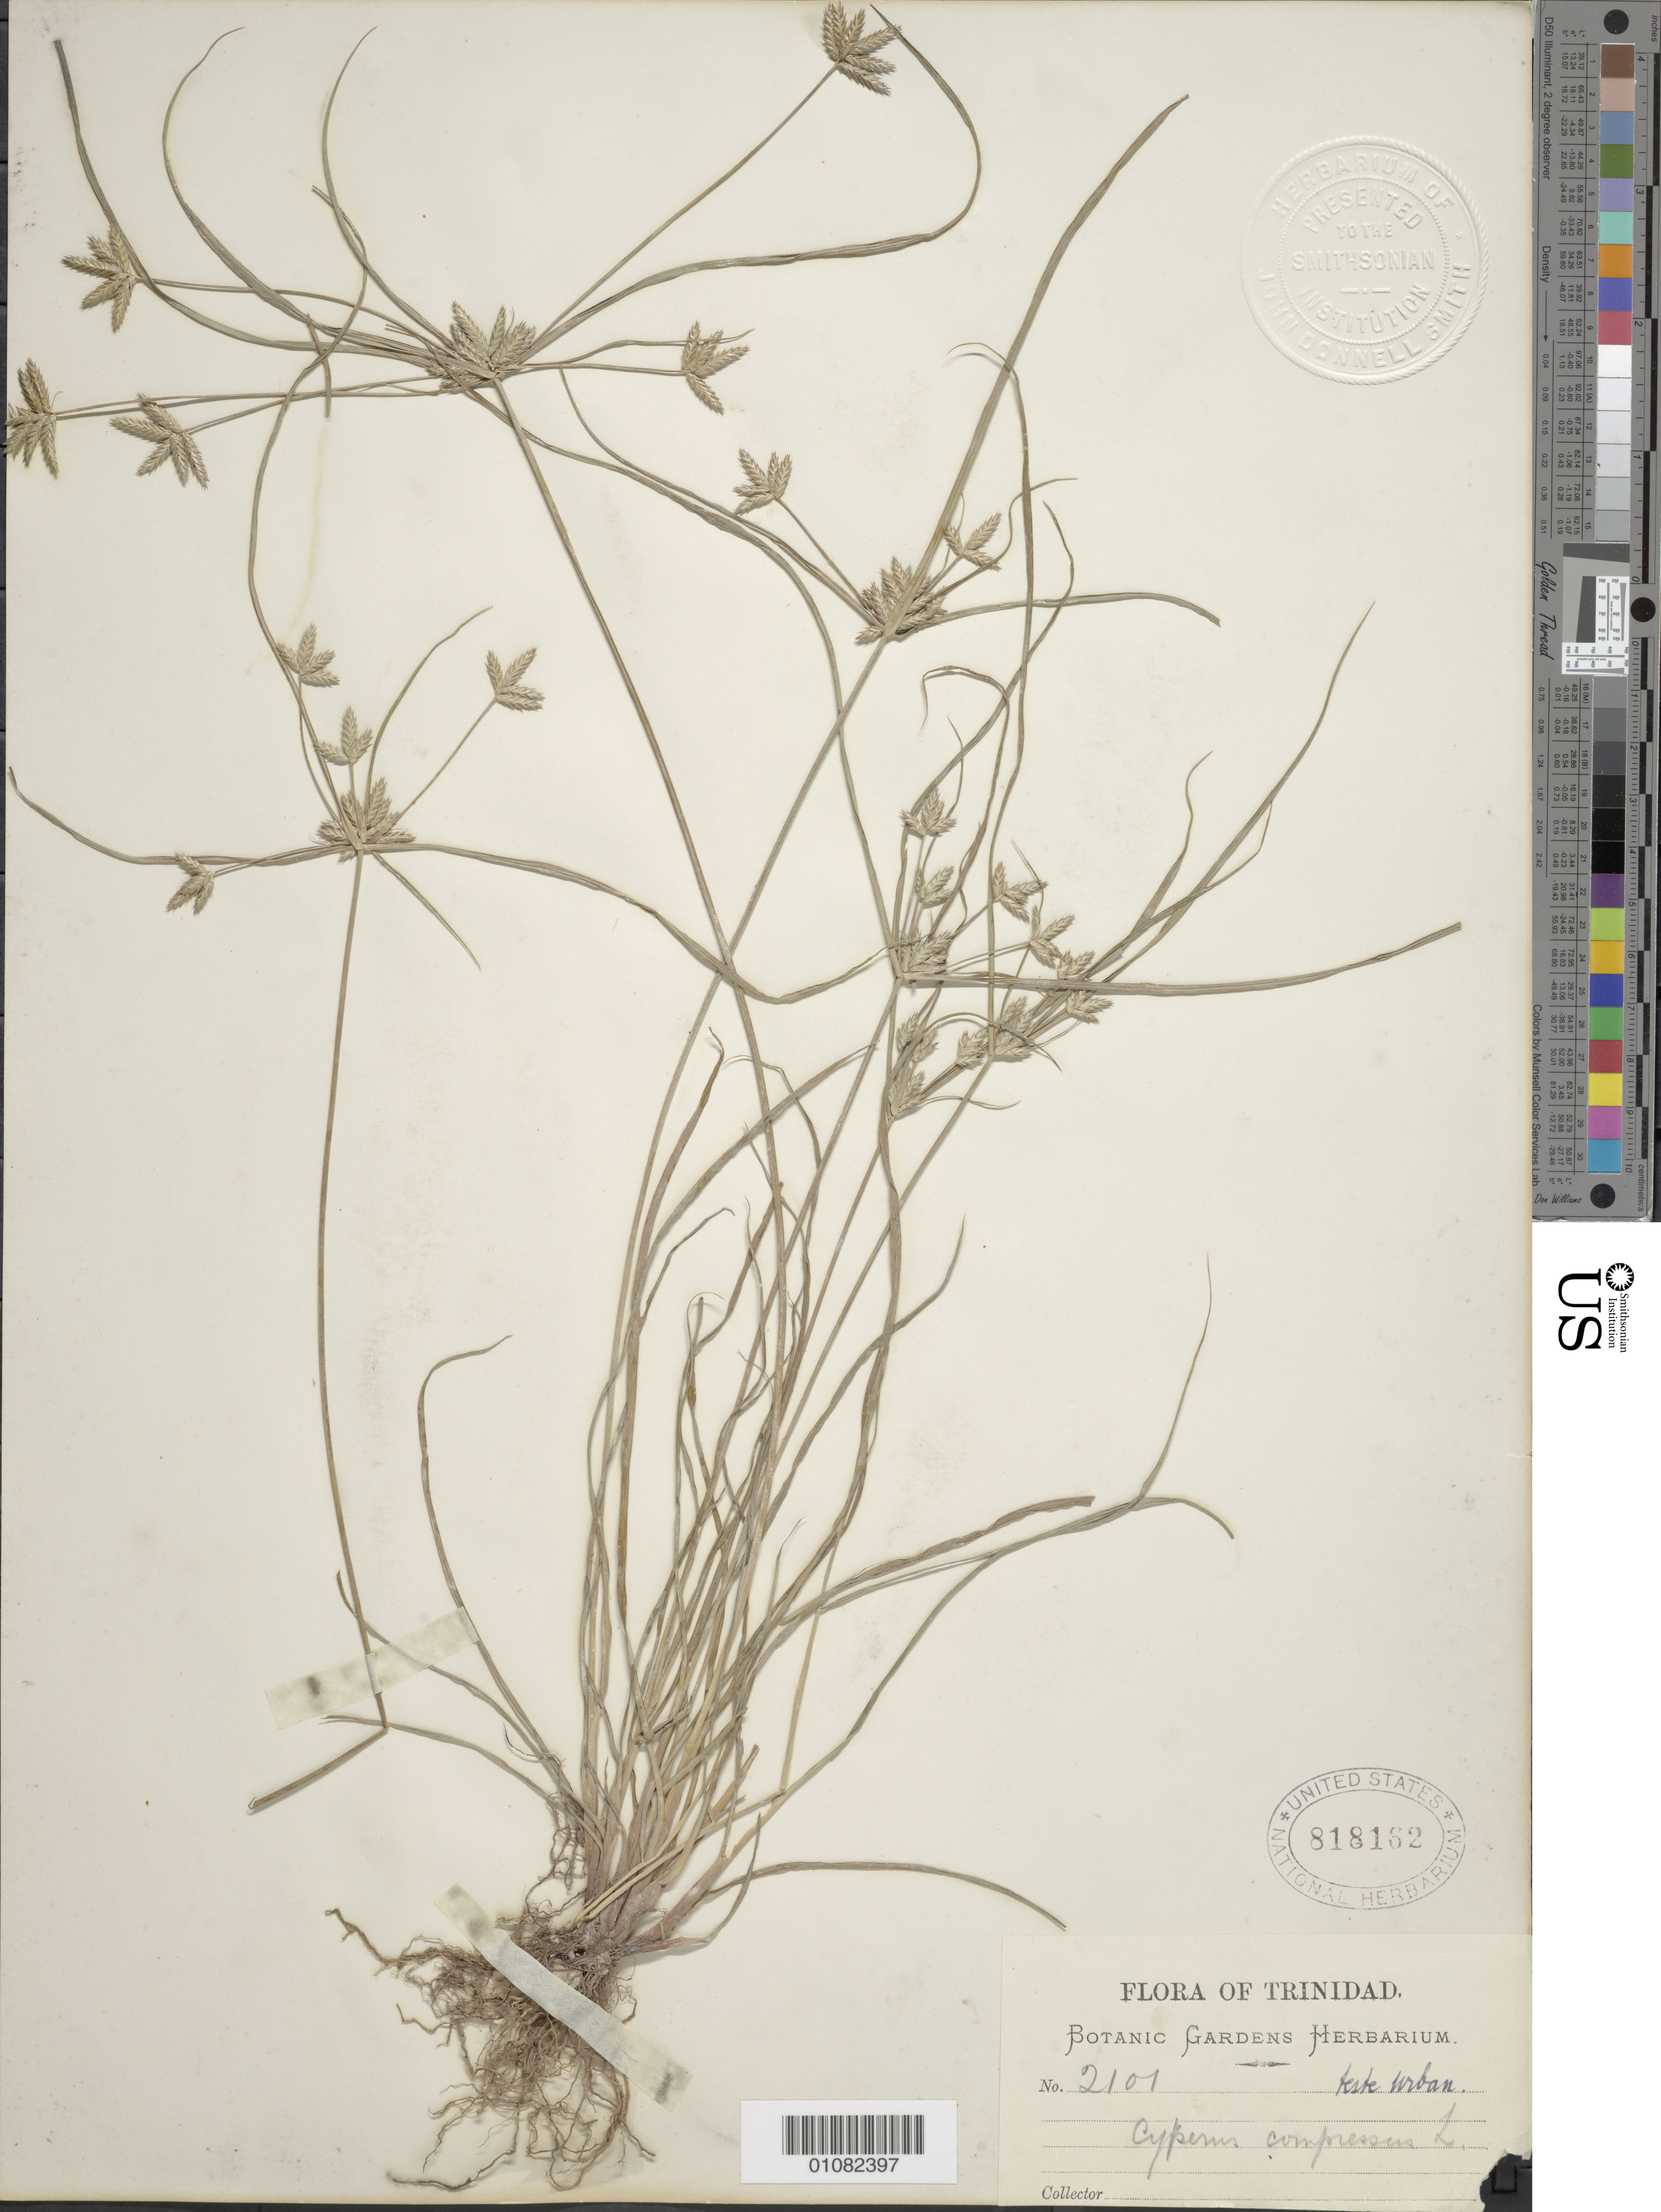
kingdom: Plantae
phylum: Tracheophyta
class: Liliopsida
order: Poales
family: Cyperaceae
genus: Cyperus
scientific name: Cyperus compressus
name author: L.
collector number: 2101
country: Trinidad and Tobago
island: Trinidad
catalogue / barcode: US 818182